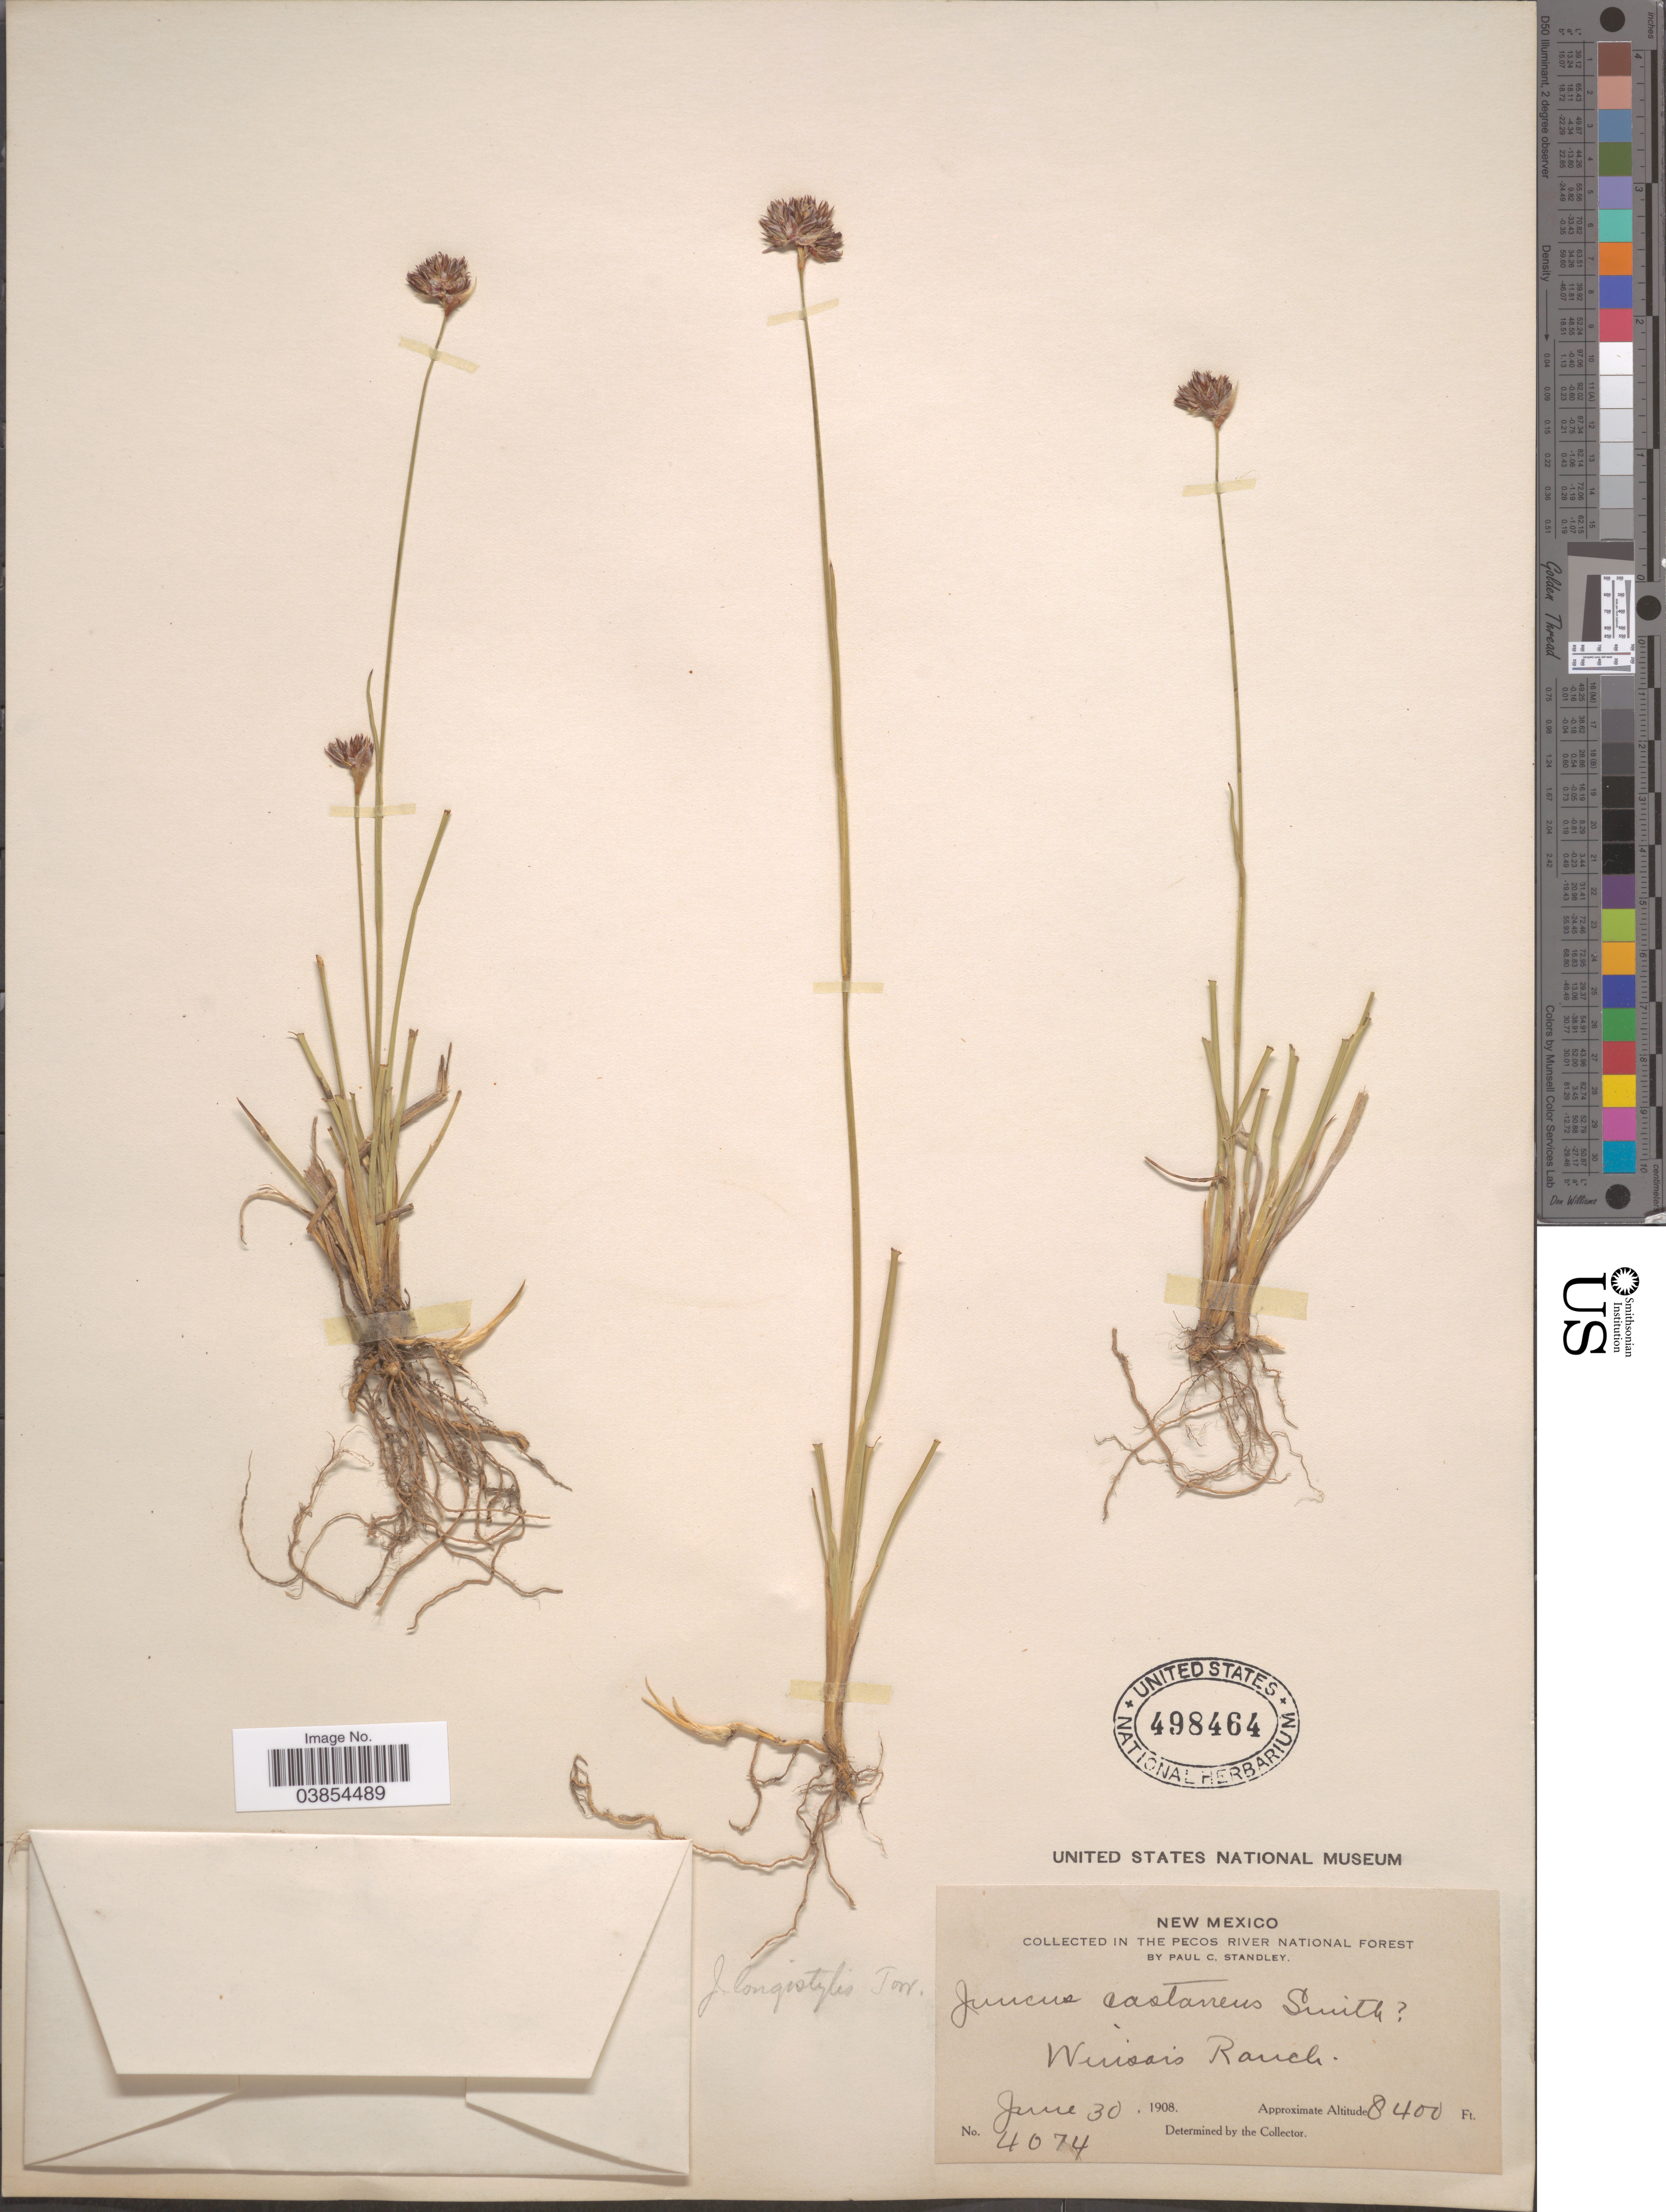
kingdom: Plantae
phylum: Tracheophyta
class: Liliopsida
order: Poales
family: Juncaceae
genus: Juncus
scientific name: Juncus longistylis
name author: Torr.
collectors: P. C. Standley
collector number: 4074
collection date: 1908-06-30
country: United States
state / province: New Mexico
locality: In the Pecos River National Forest. Winsar's Ranch.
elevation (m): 2560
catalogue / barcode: US 498464